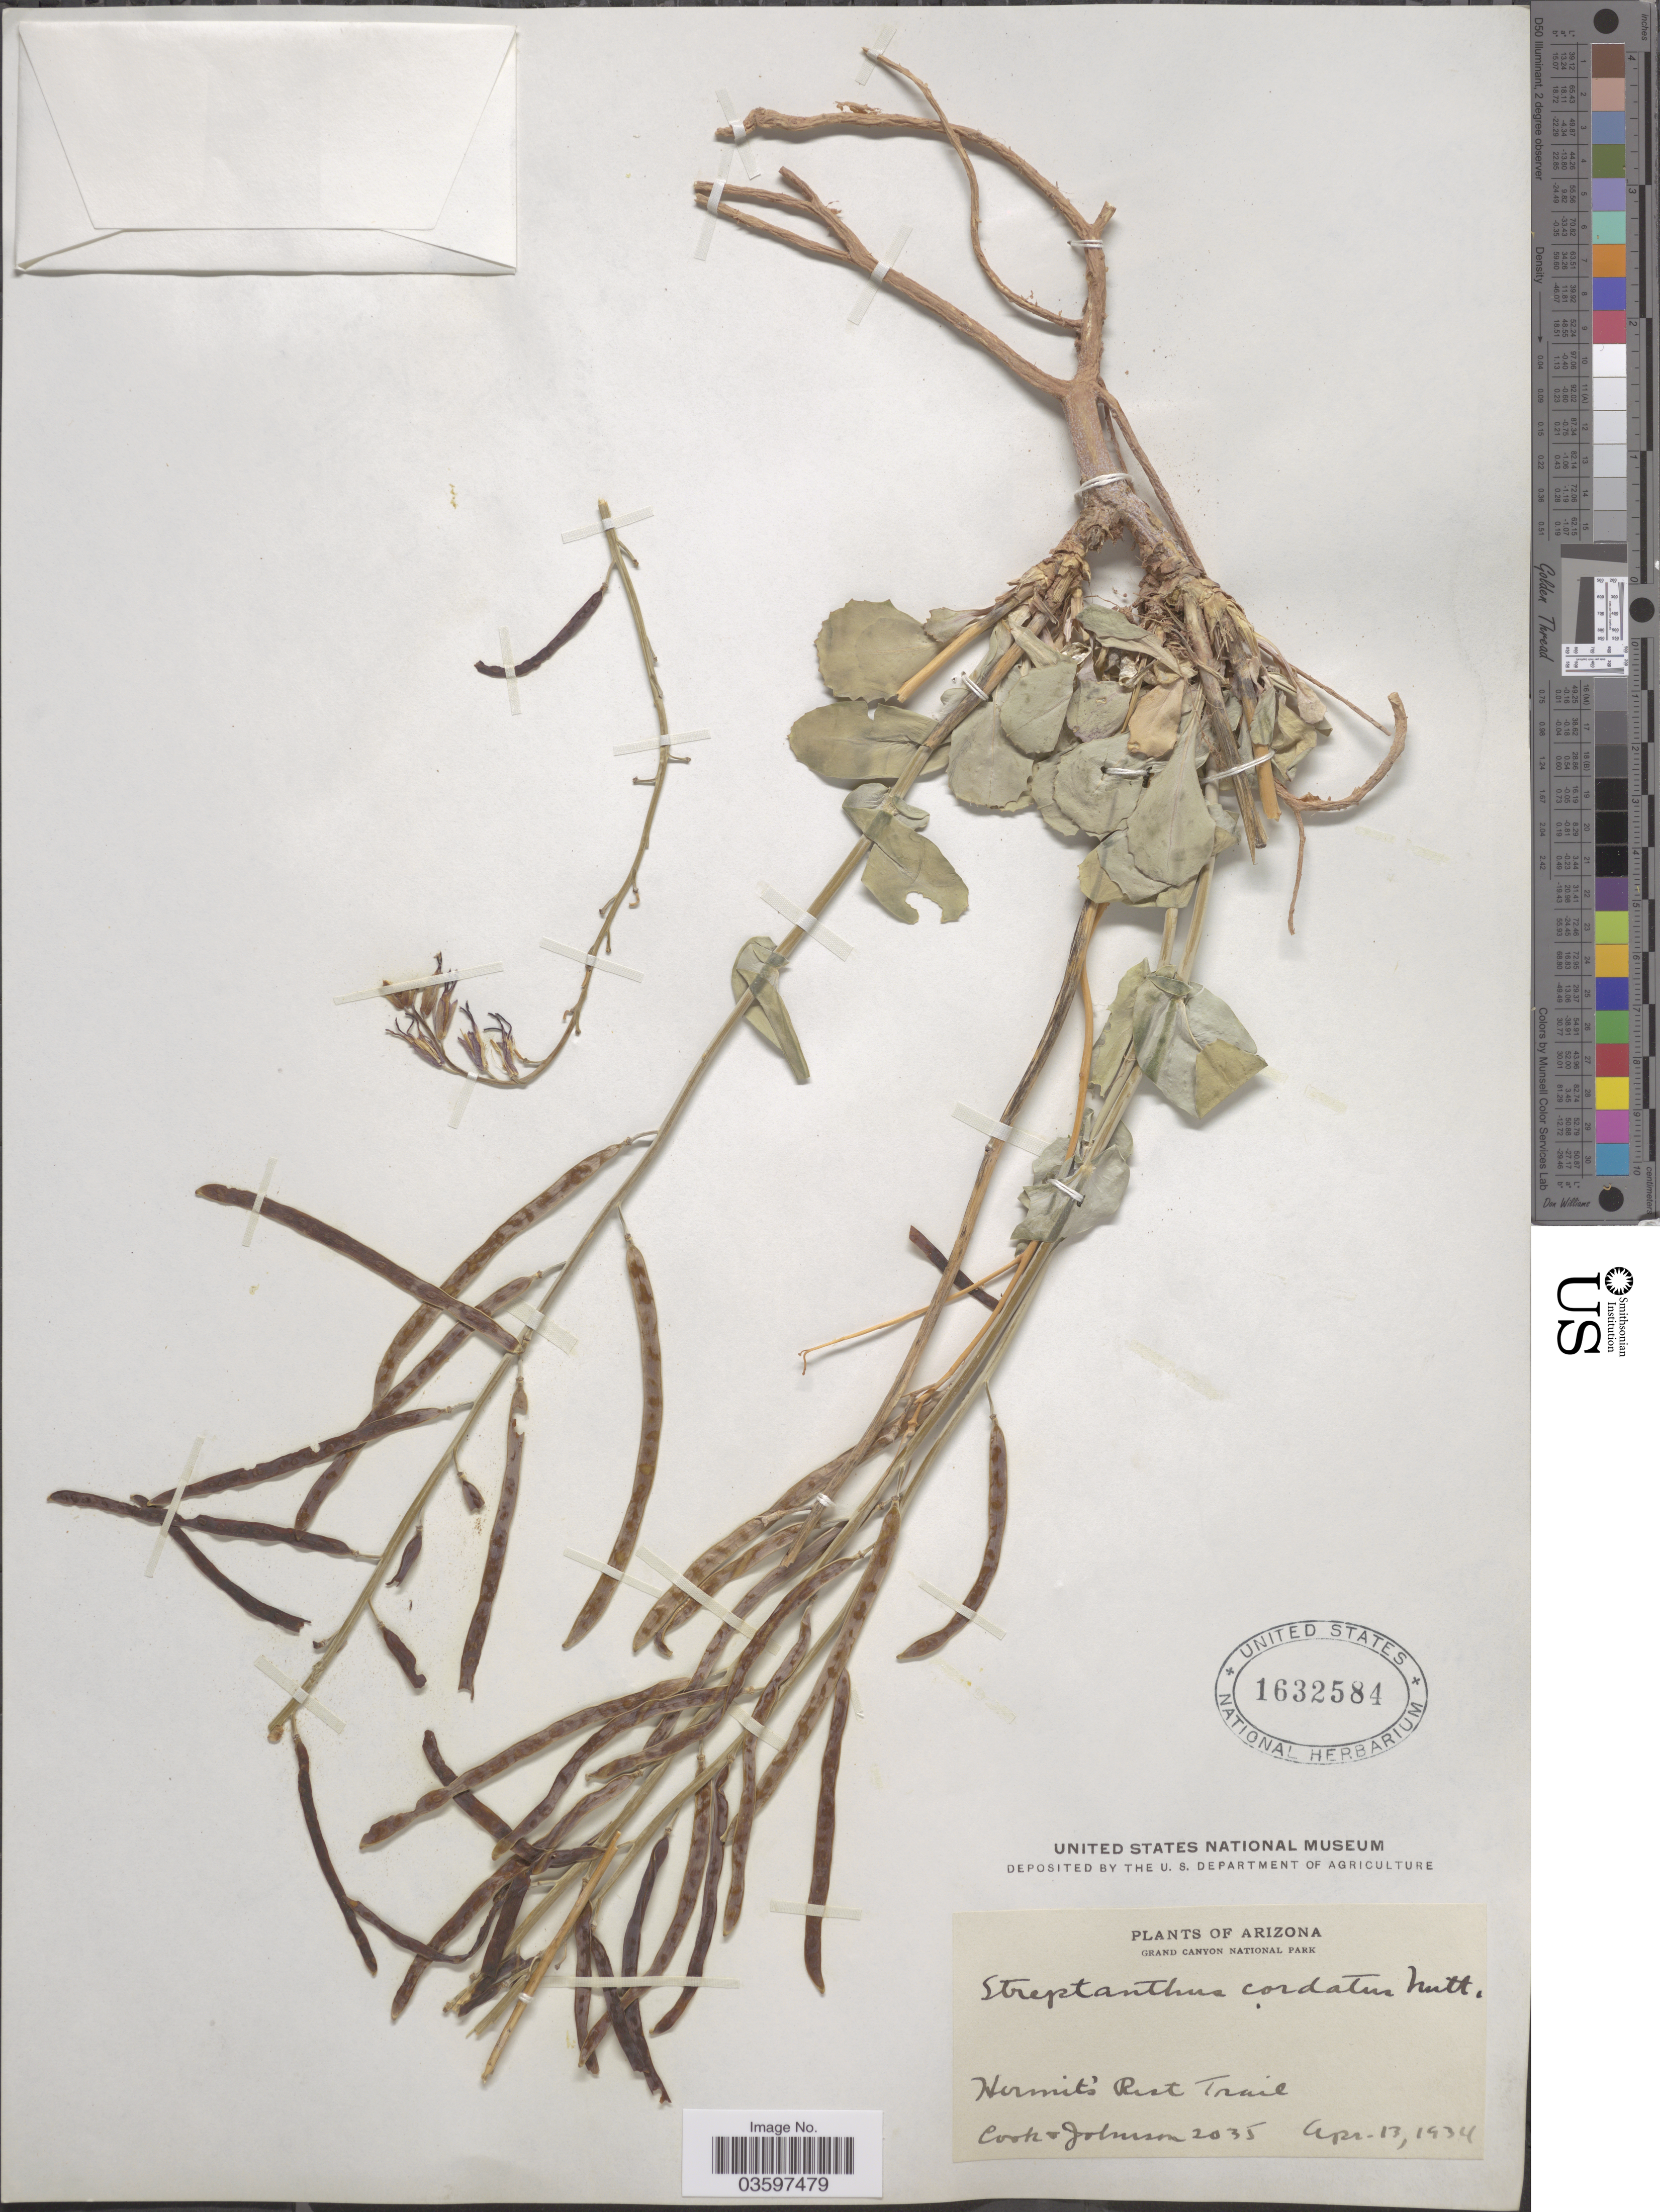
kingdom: Plantae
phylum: Tracheophyta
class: Magnoliopsida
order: Brassicales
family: Brassicaceae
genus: Streptanthus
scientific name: Streptanthus cordatus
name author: Nutt. ex Torr. & A. Gray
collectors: Cook, -- & -- Johnson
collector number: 2035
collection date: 1934-04-13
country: United States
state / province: Arizona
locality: Grand Canyon National Park. Hermit's Rest Trail.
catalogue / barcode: US 1632584